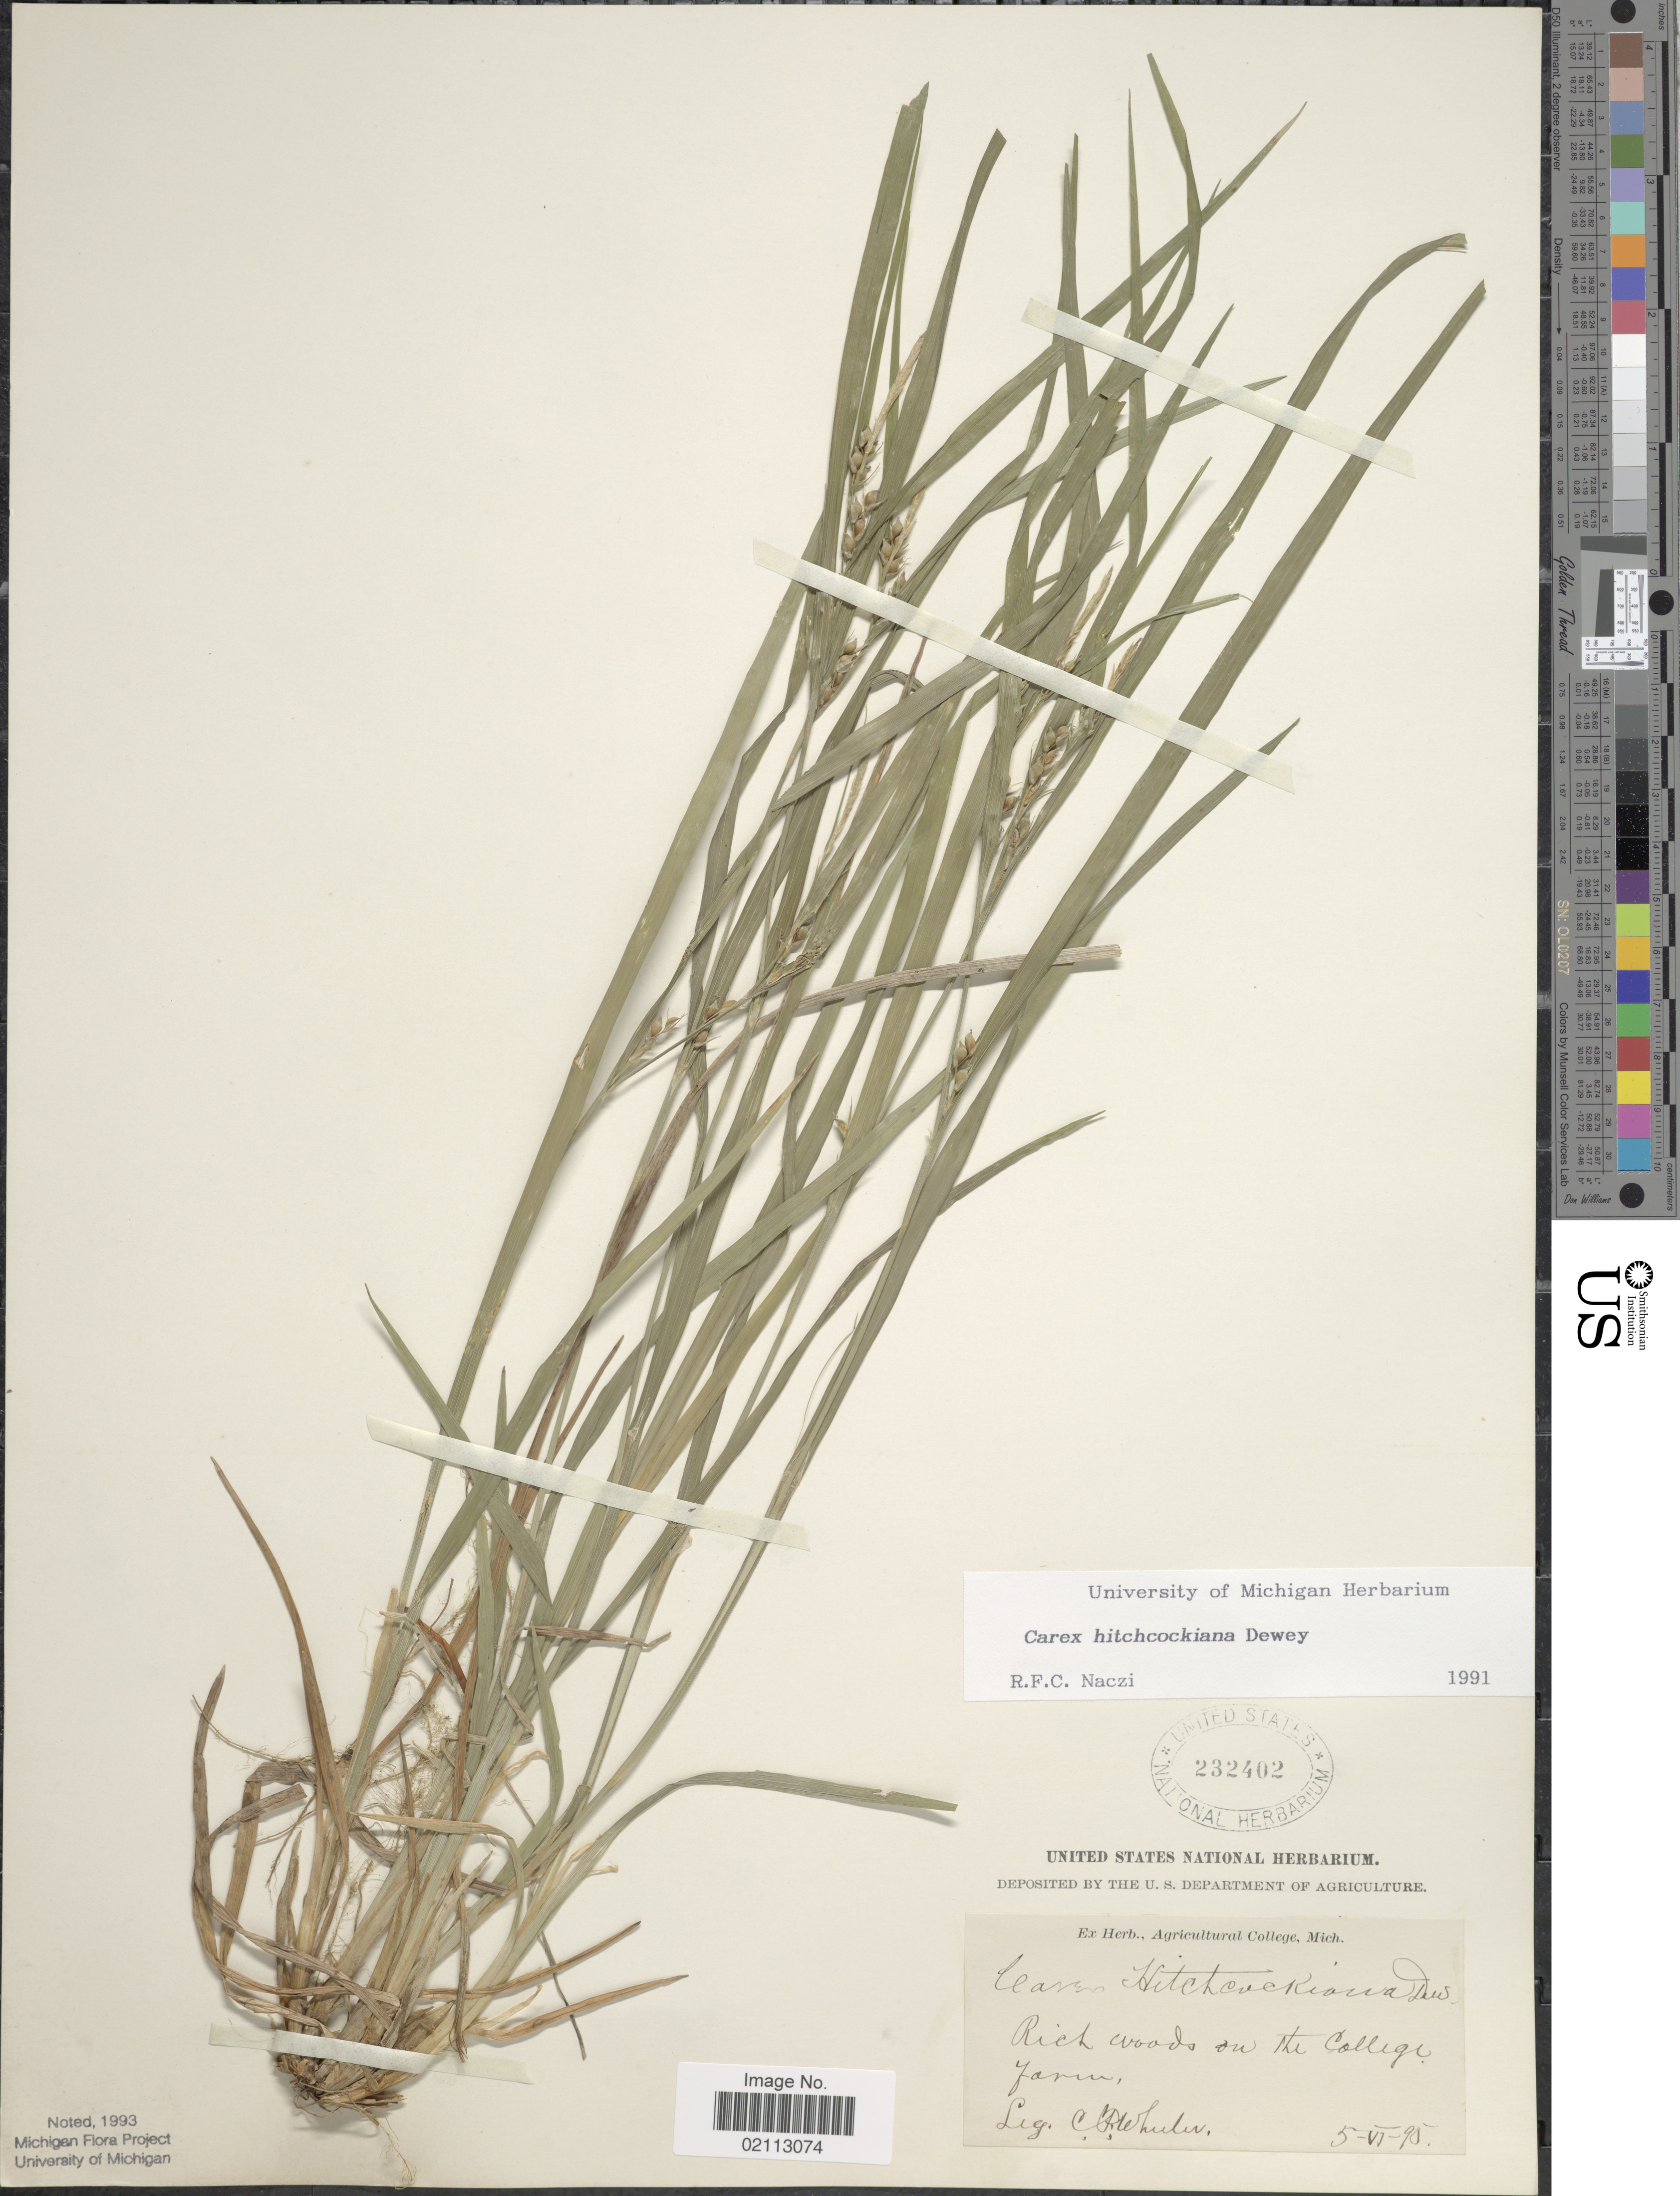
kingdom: Plantae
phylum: Tracheophyta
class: Liliopsida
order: Poales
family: Cyperaceae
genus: Carex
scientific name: Carex hitchcockiana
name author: Dewey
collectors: C. Wheeler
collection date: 1895-06-05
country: United States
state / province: Michigan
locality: Rich woods on the College Farm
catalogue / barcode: US 232402